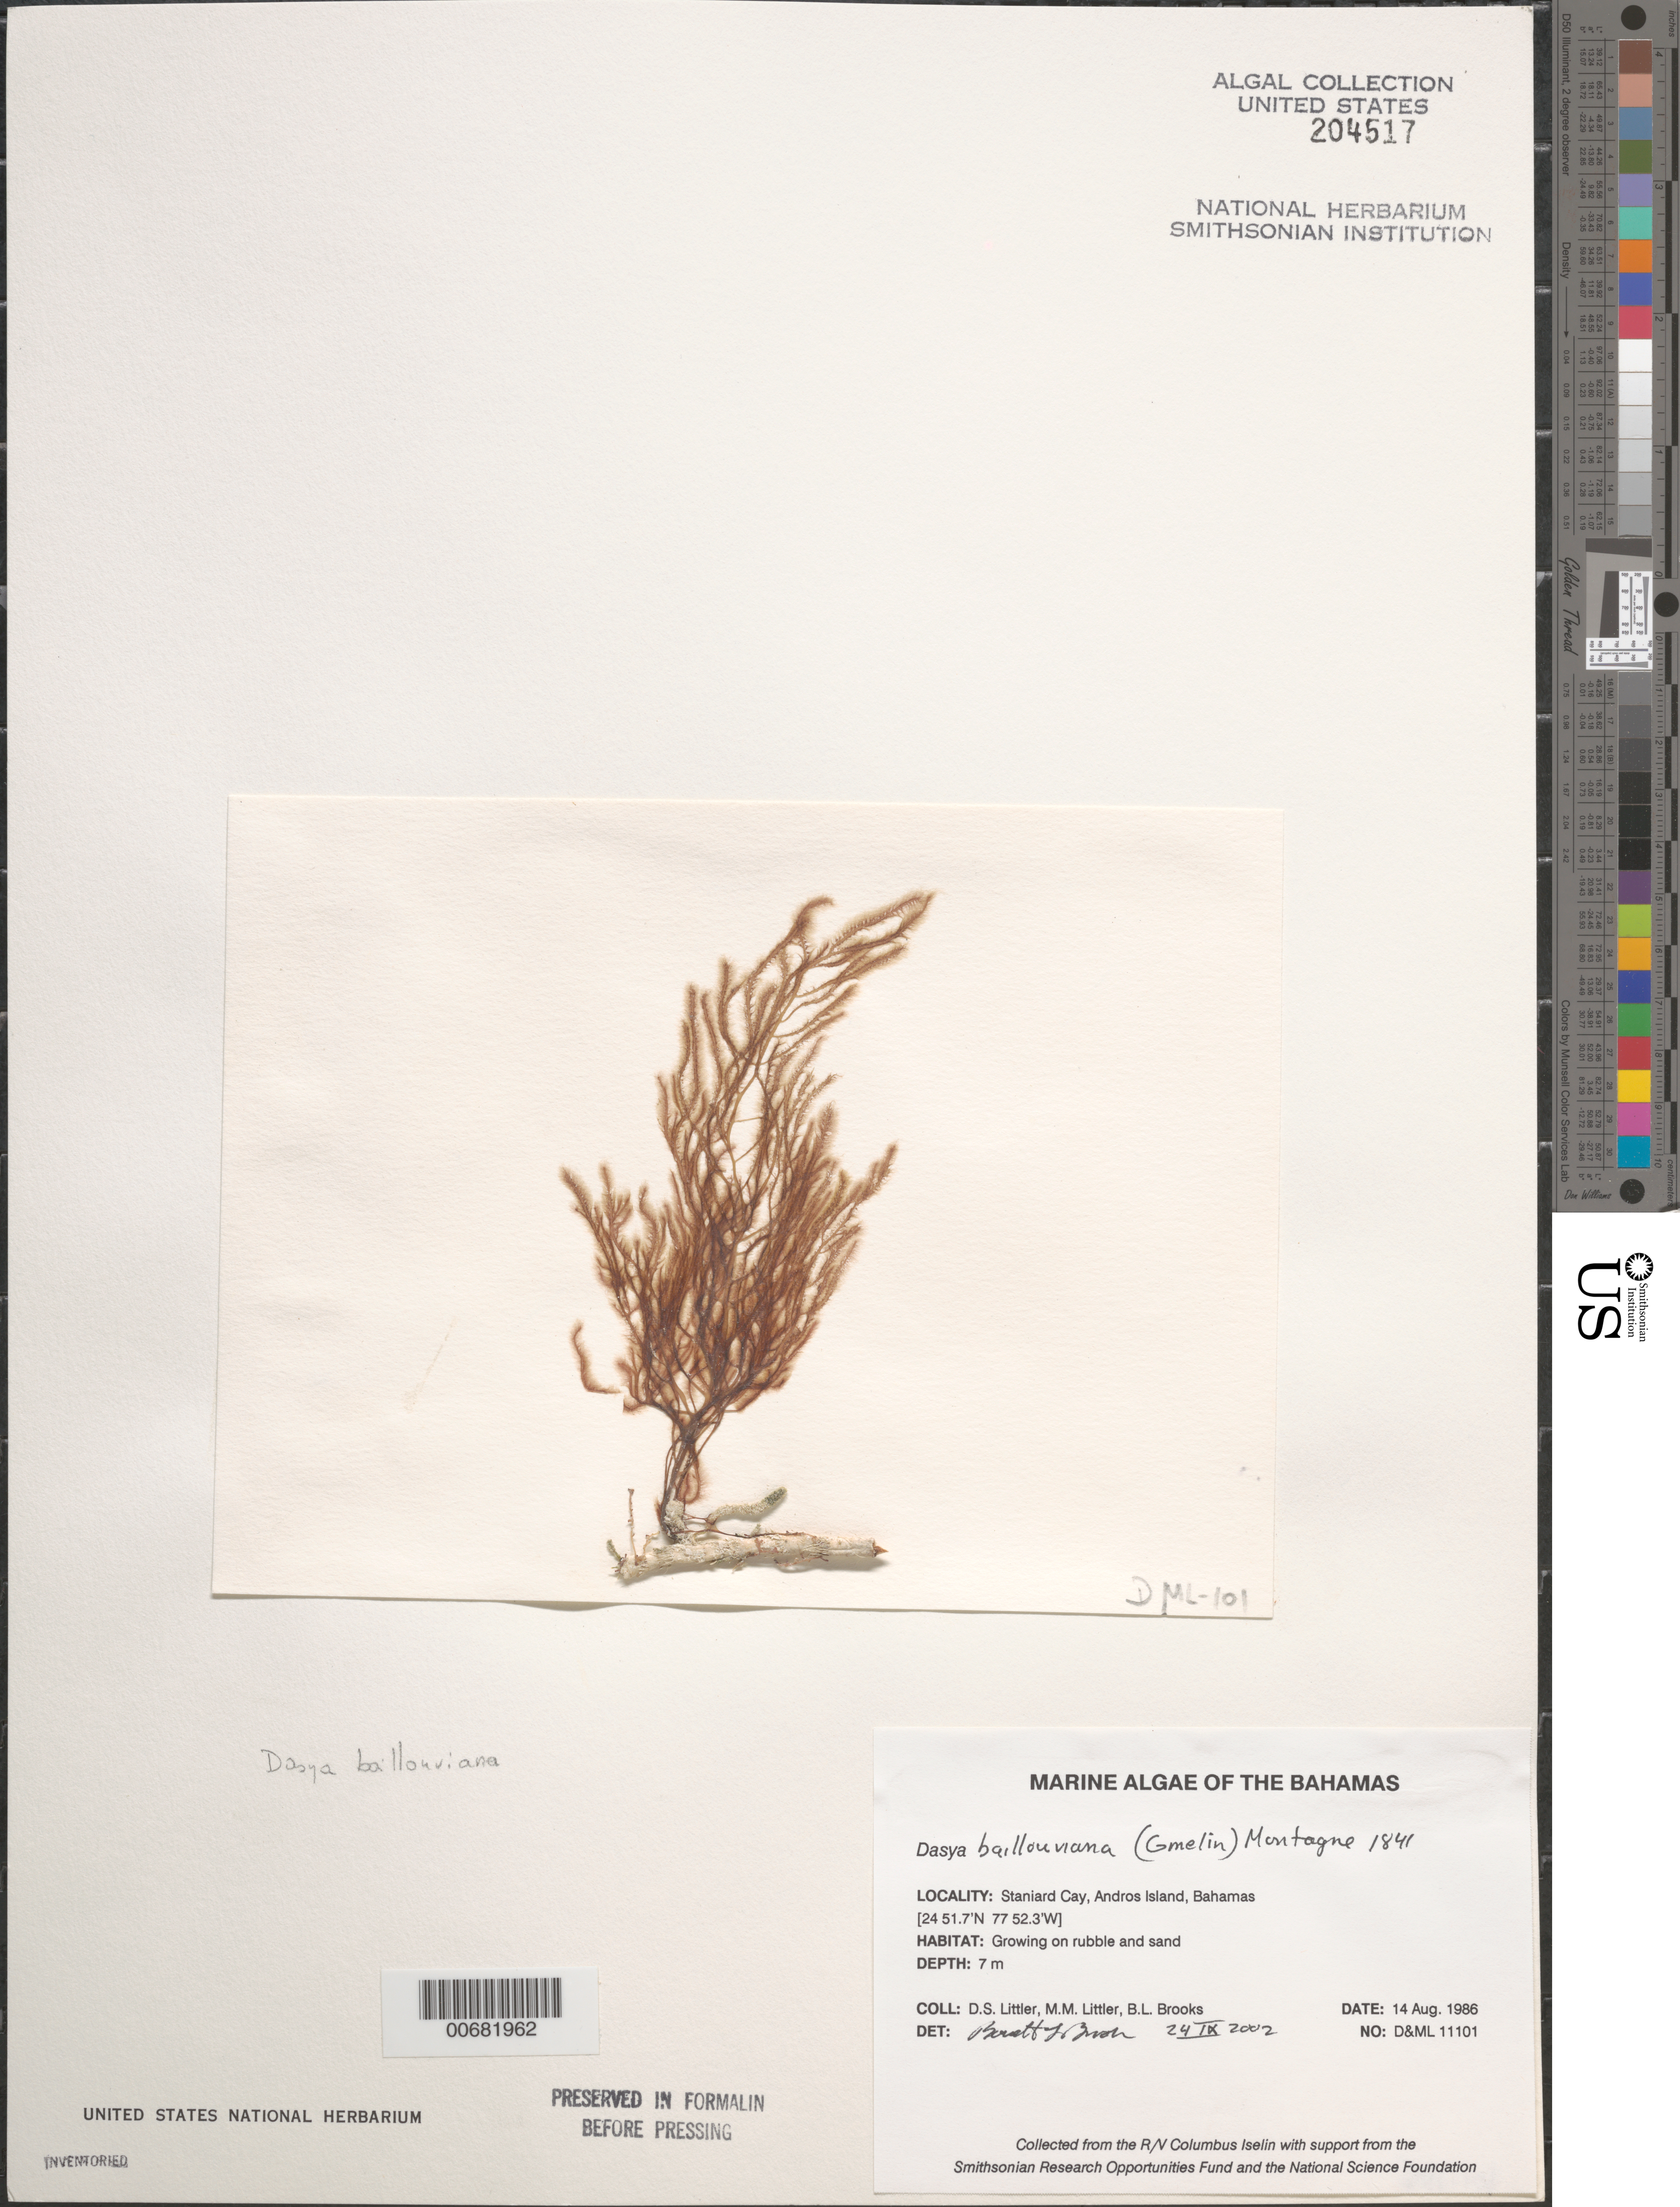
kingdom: Plantae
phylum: Rhodophyta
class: Florideophyceae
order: Ceramiales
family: Dasyaceae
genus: Dasya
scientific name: Dasya pedicellata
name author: (C. Agardh) C. Agardh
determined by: Algae name updating Project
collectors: D. S. Littler, M. M. Littler & B. Brooks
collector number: D&ML 11101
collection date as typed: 14 Aug 1986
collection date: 1986-08-14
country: Bahamas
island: Staniard Cay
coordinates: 24 51.7' N, 77 52.3' W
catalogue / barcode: US 204517